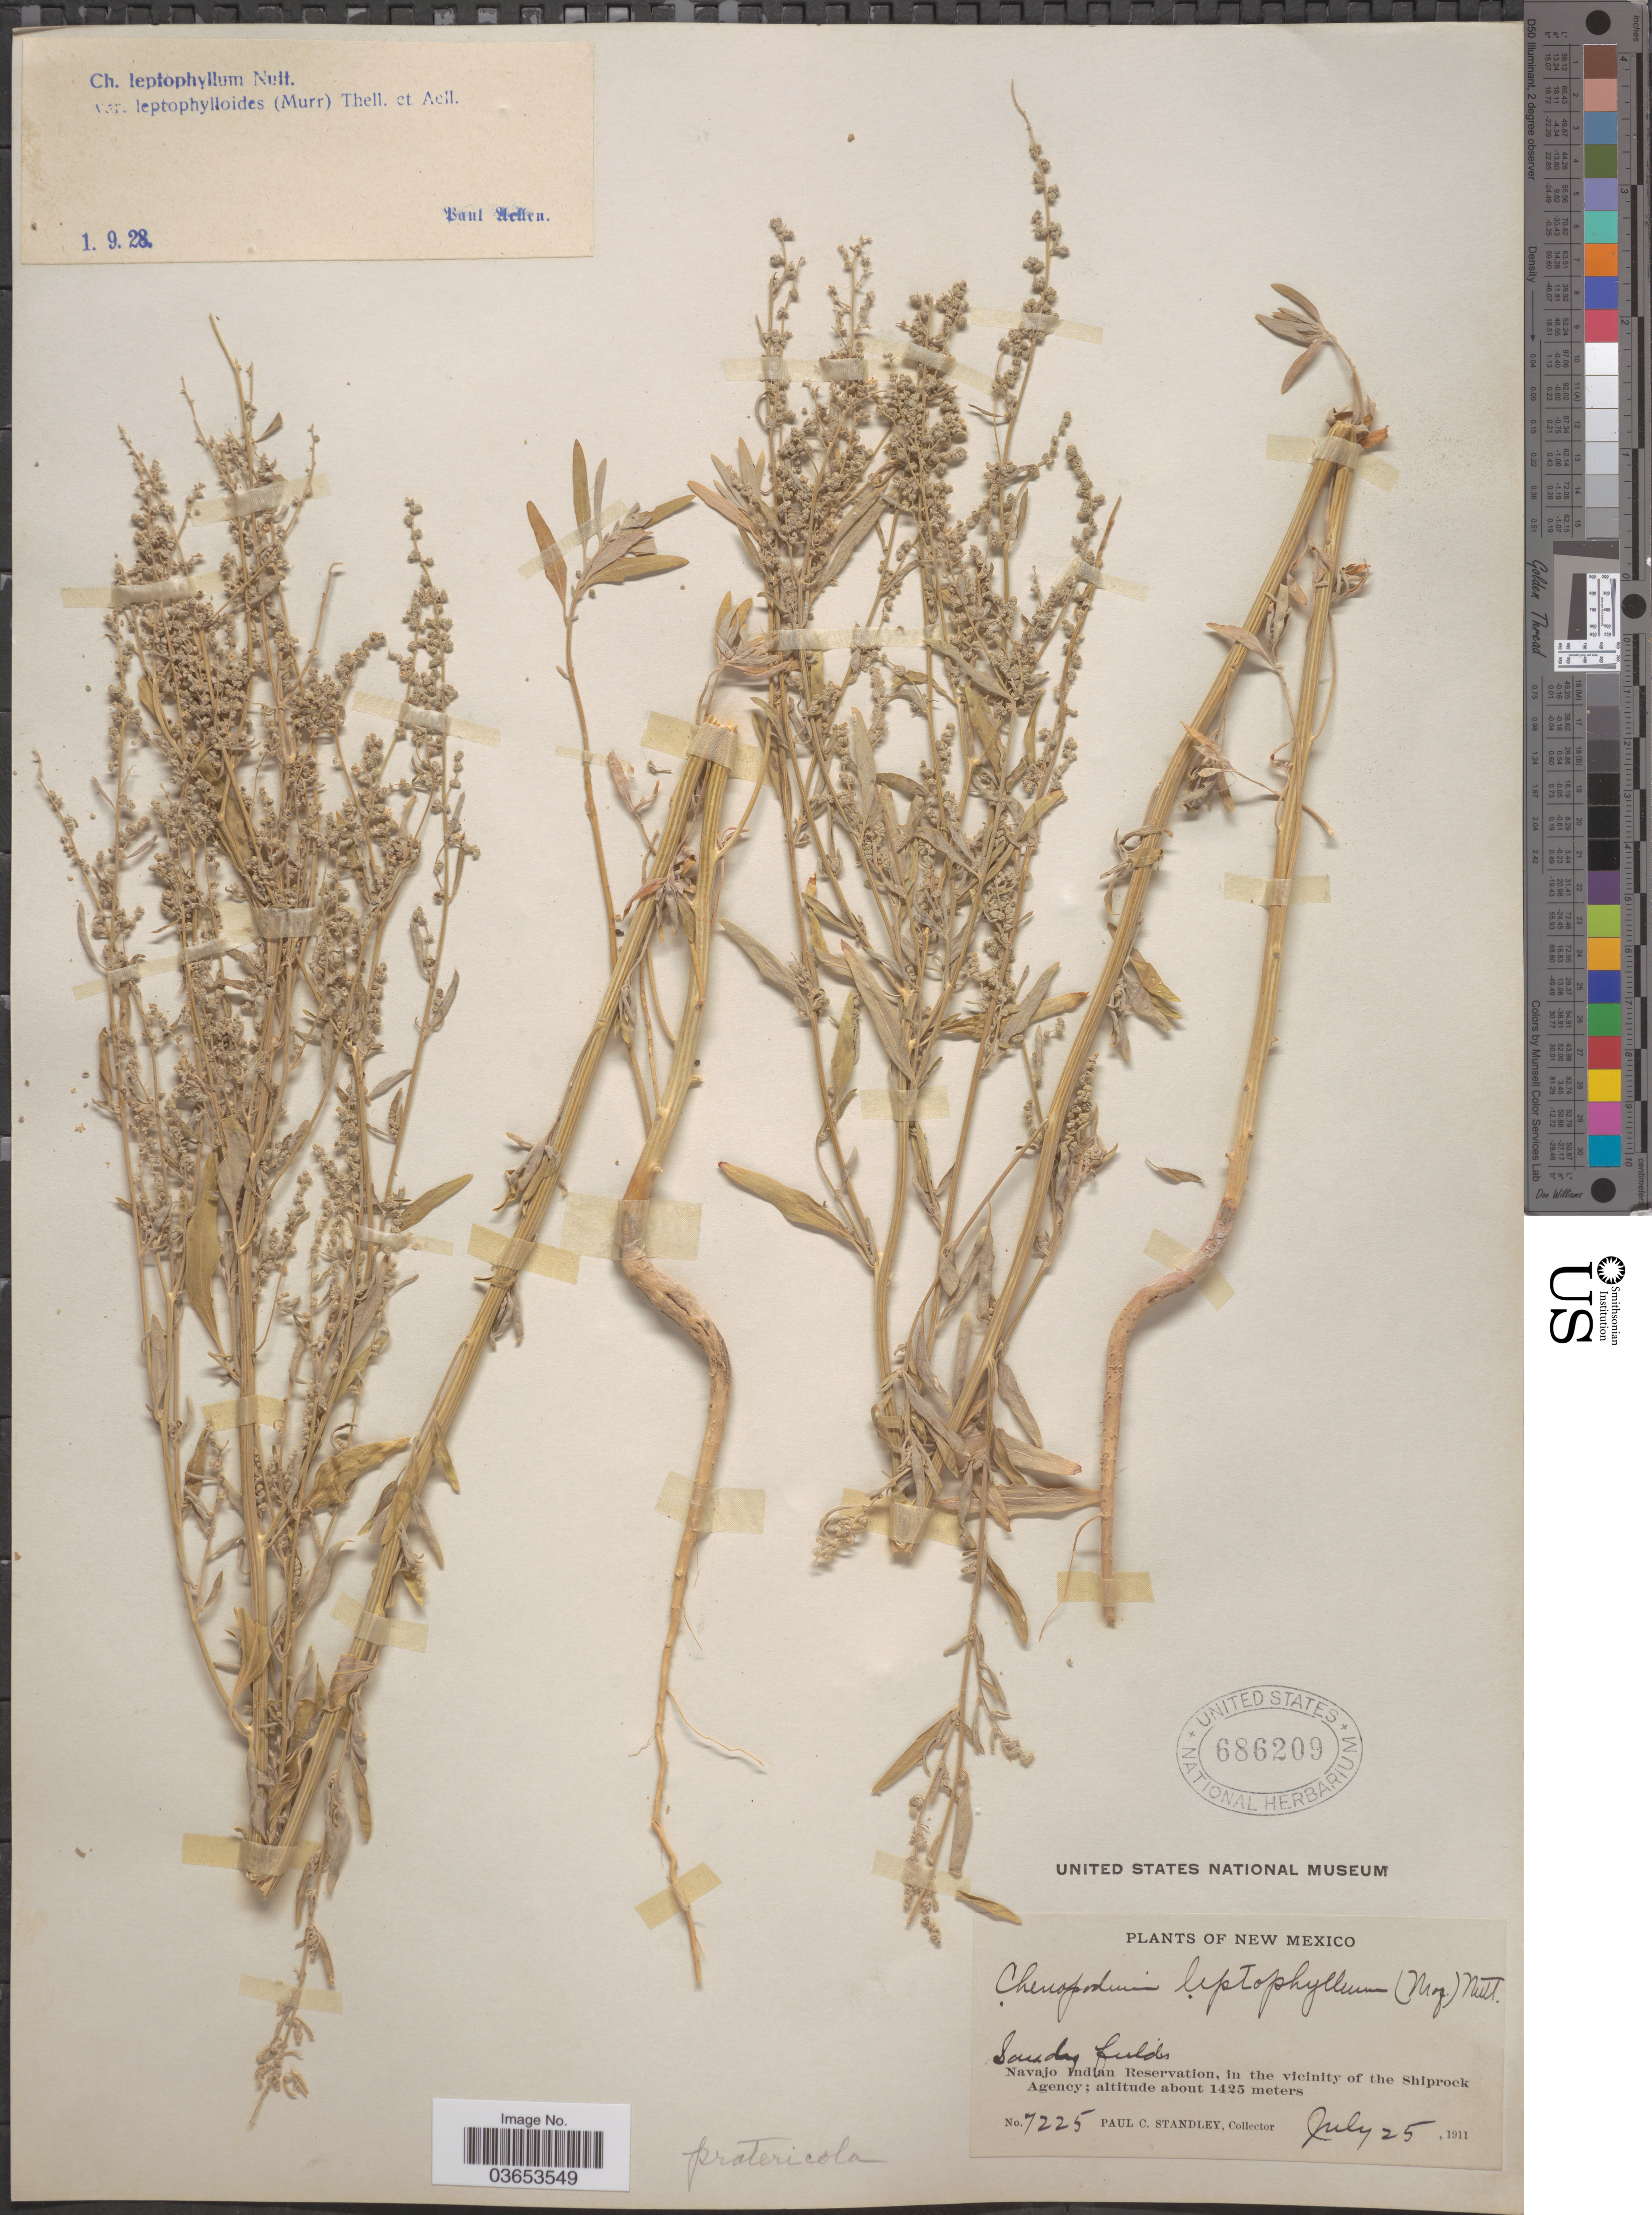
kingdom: Plantae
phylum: Tracheophyta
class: Magnoliopsida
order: Caryophyllales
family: Amaranthaceae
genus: Chenopodium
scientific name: Chenopodium leptophyllum var. leptophylloides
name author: (Murr) Thell. & Aellen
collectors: P. C. Standley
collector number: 7225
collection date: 1911-07-25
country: United States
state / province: New Mexico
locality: Navajo Indian Reservation, in the vicinity of the Shiprock Agency.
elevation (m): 1425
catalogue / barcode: US 686209